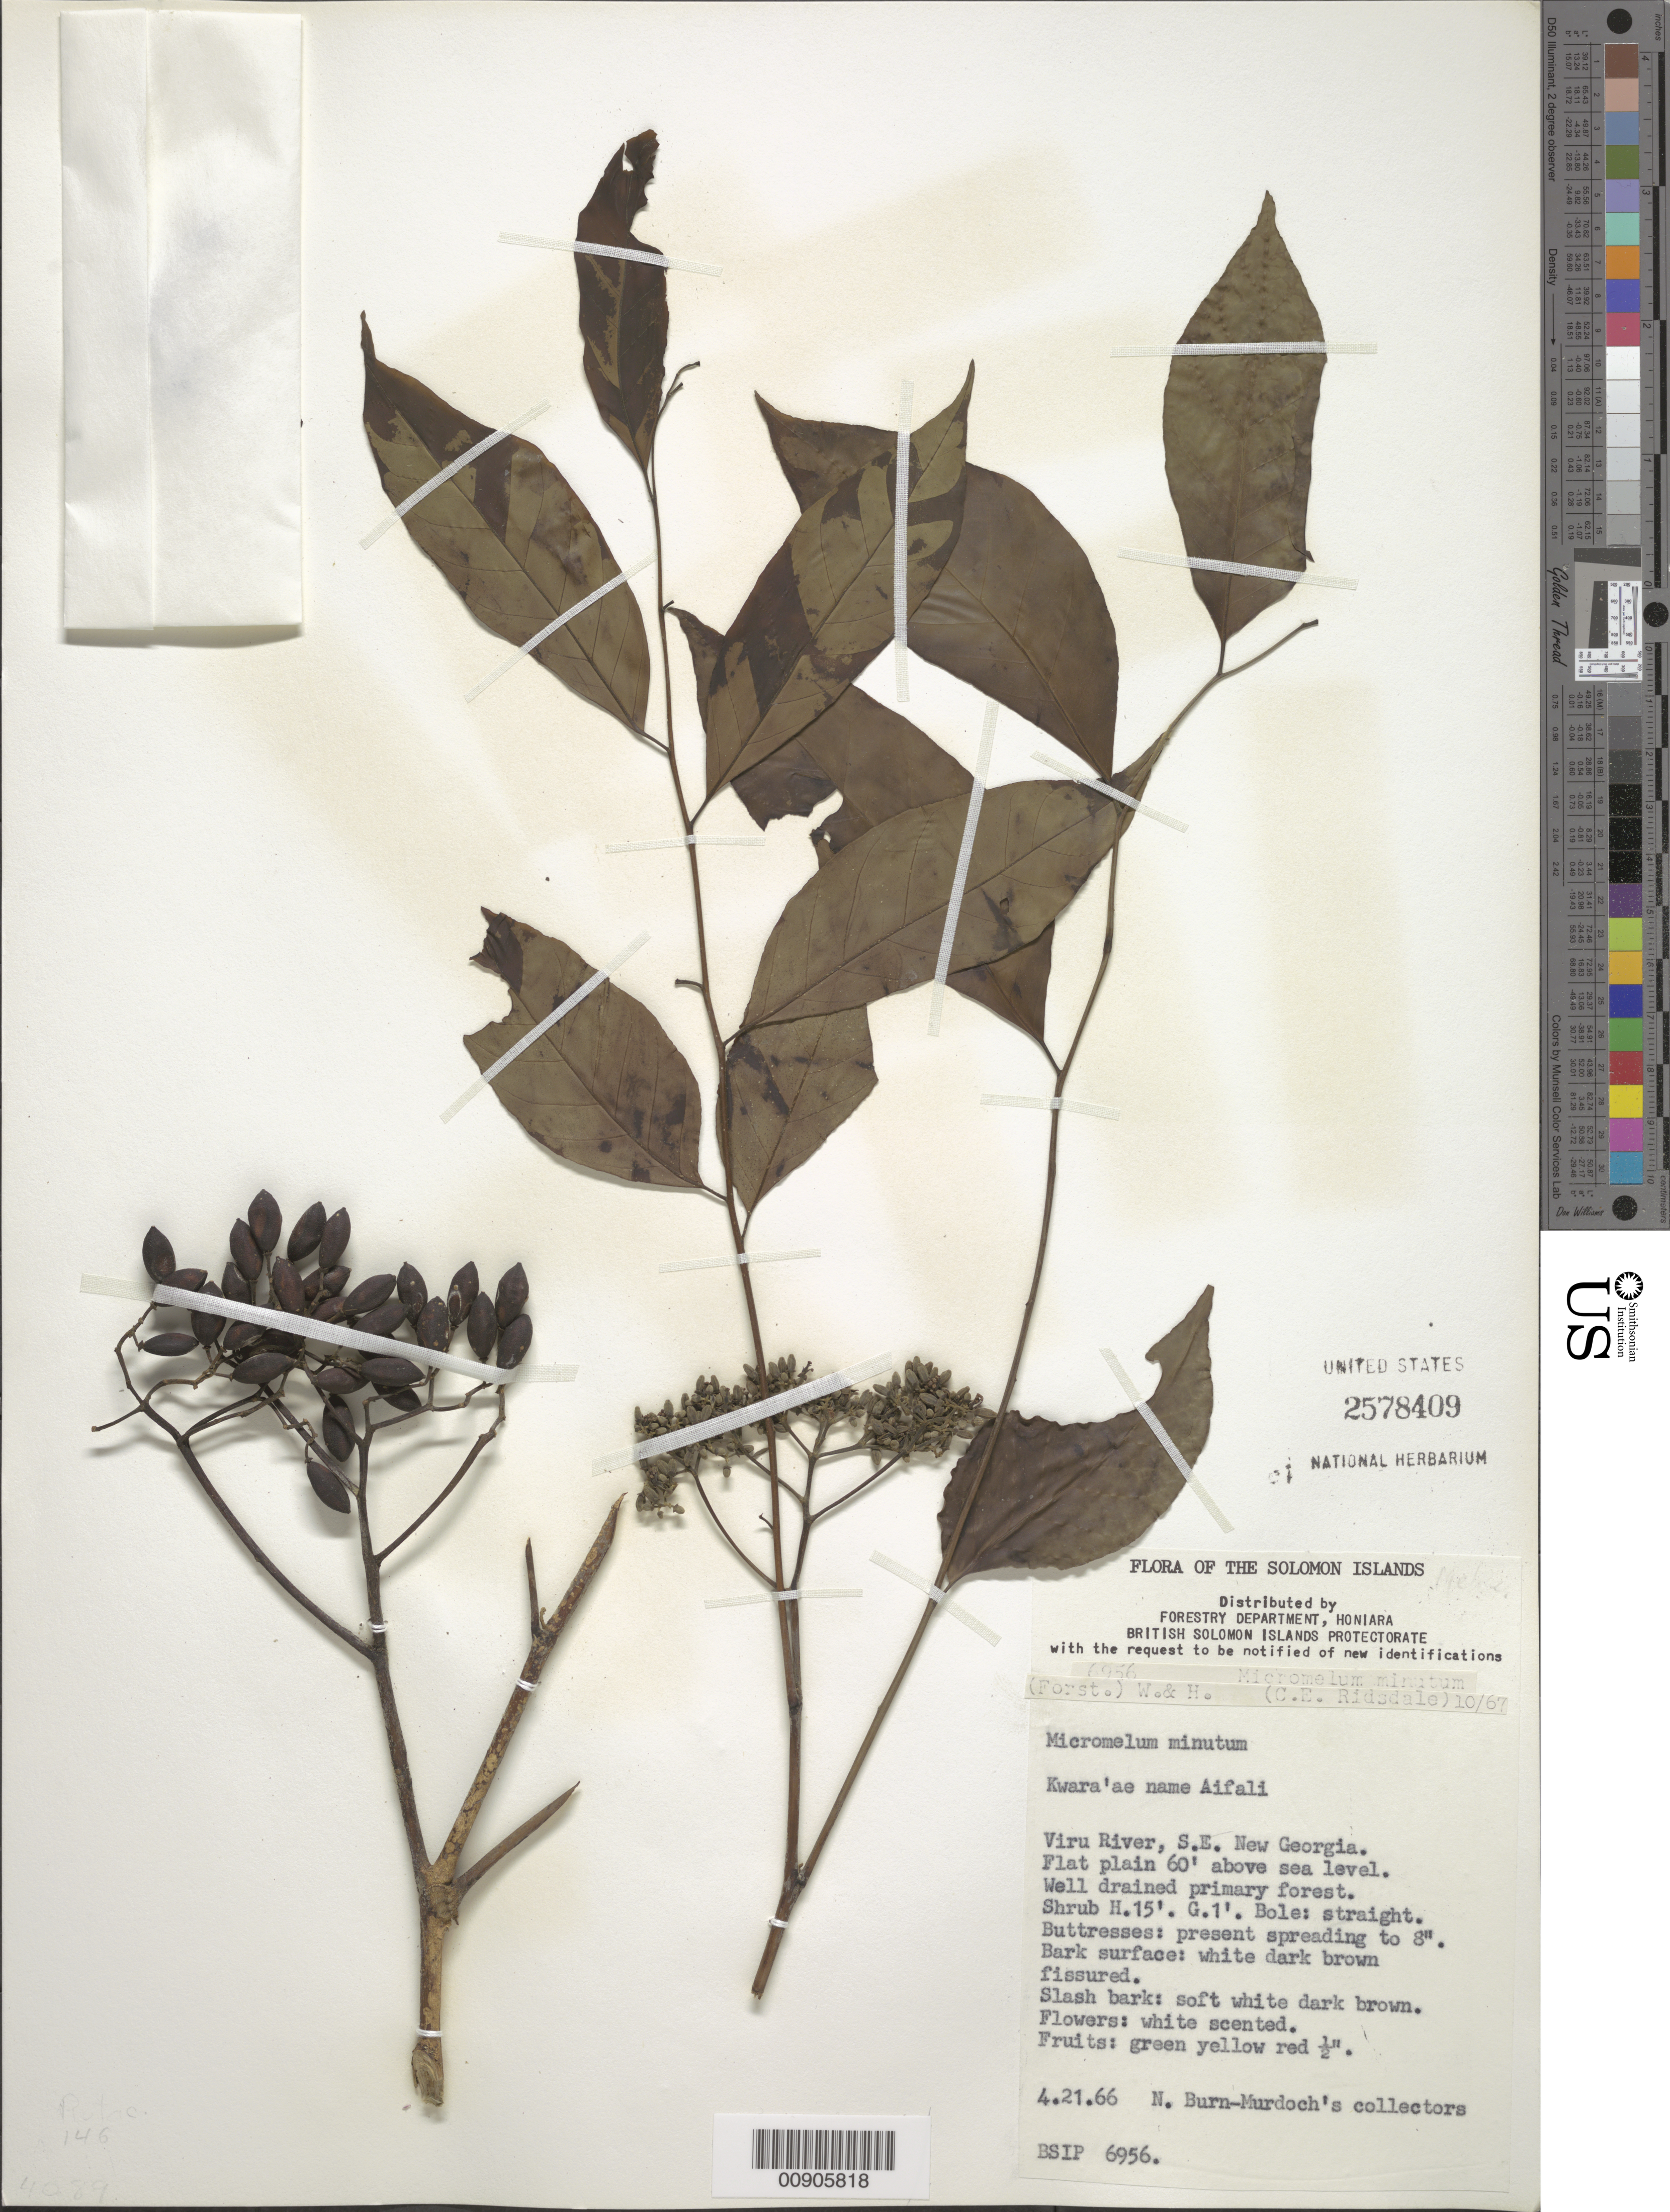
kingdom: Plantae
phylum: Tracheophyta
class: Magnoliopsida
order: Sapindales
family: Rutaceae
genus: Micromelum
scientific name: Micromelum minutum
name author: (G. Forst.) Wight & Arn.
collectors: N. Burn-Murdoch's collectors & et al.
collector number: BSIP 6956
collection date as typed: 21 Apr 1966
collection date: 1966-04-21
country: Solomon Islands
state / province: Western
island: New Georgia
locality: Viru River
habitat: well drained primary forest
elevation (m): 18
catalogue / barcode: US 905818